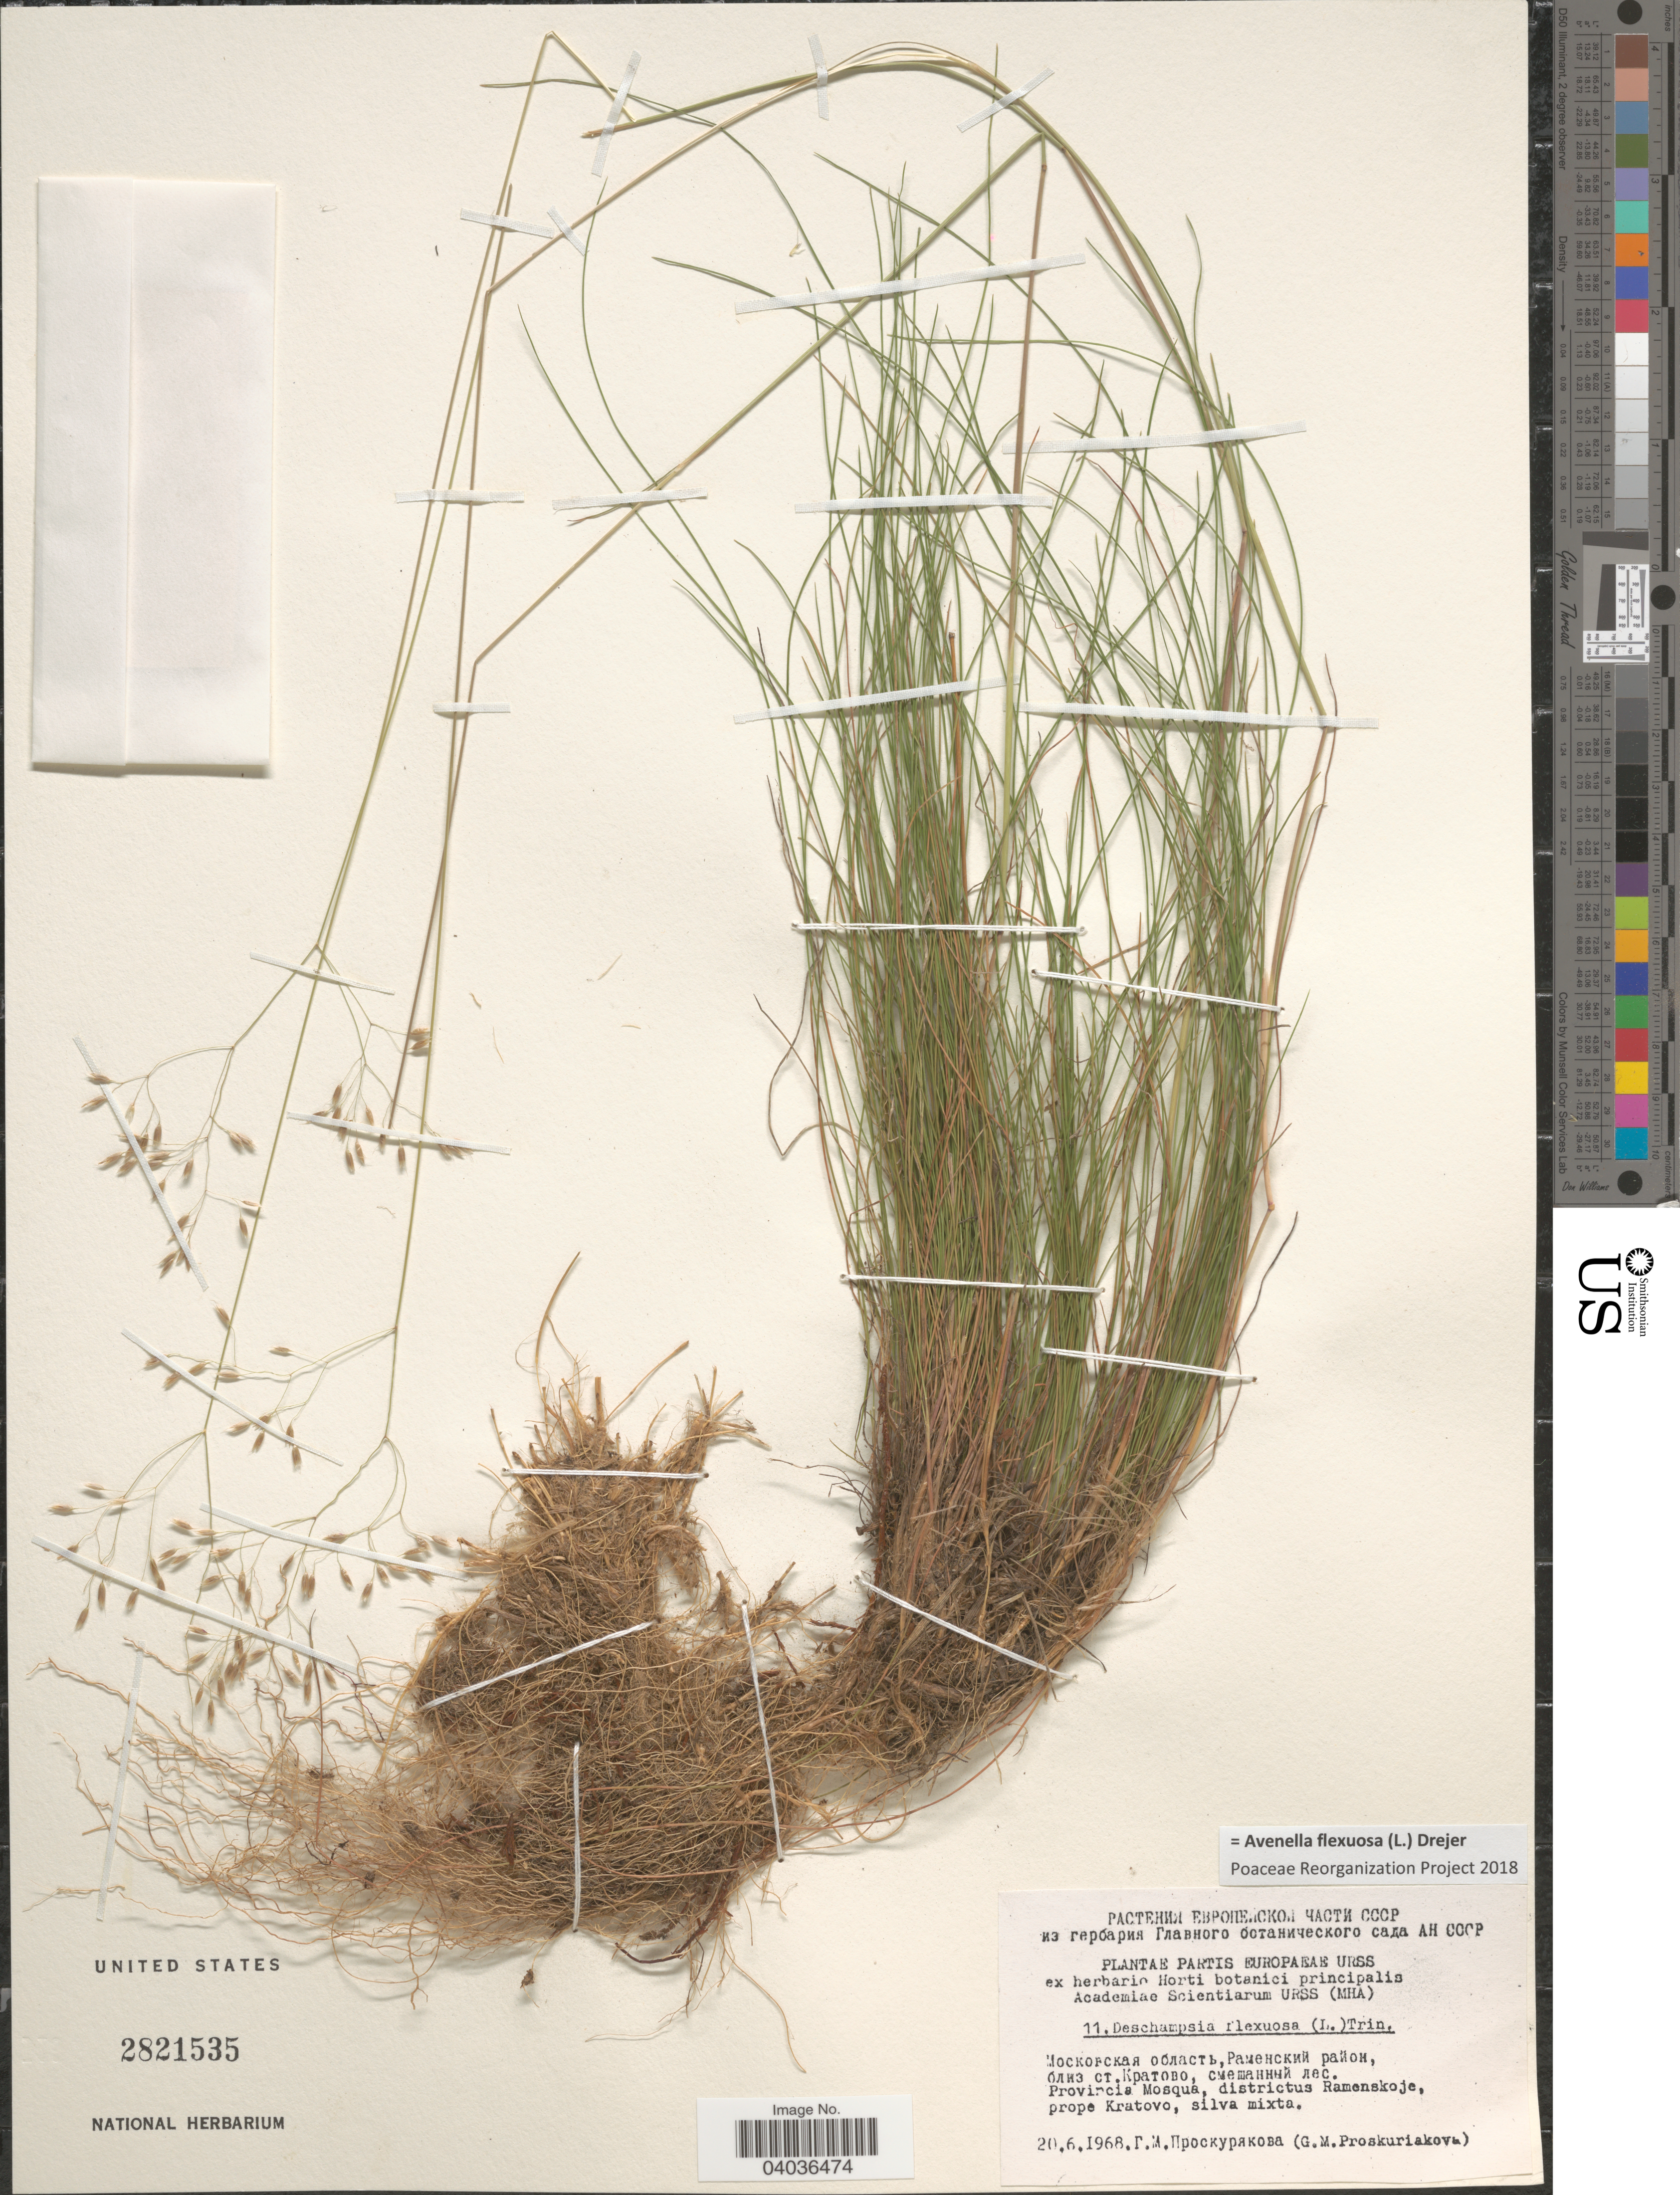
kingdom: Plantae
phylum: Tracheophyta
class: Liliopsida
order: Poales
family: Poaceae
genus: Avenella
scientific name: Avenella flexuosa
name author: (L.) Drejer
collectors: G. Proskuriakova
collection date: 1968-06-20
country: North Macedonia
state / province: Kratovo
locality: Province Mosqua, districtus Ramenskoje, prope Kratovo, silva mixto.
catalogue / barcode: US 2821535